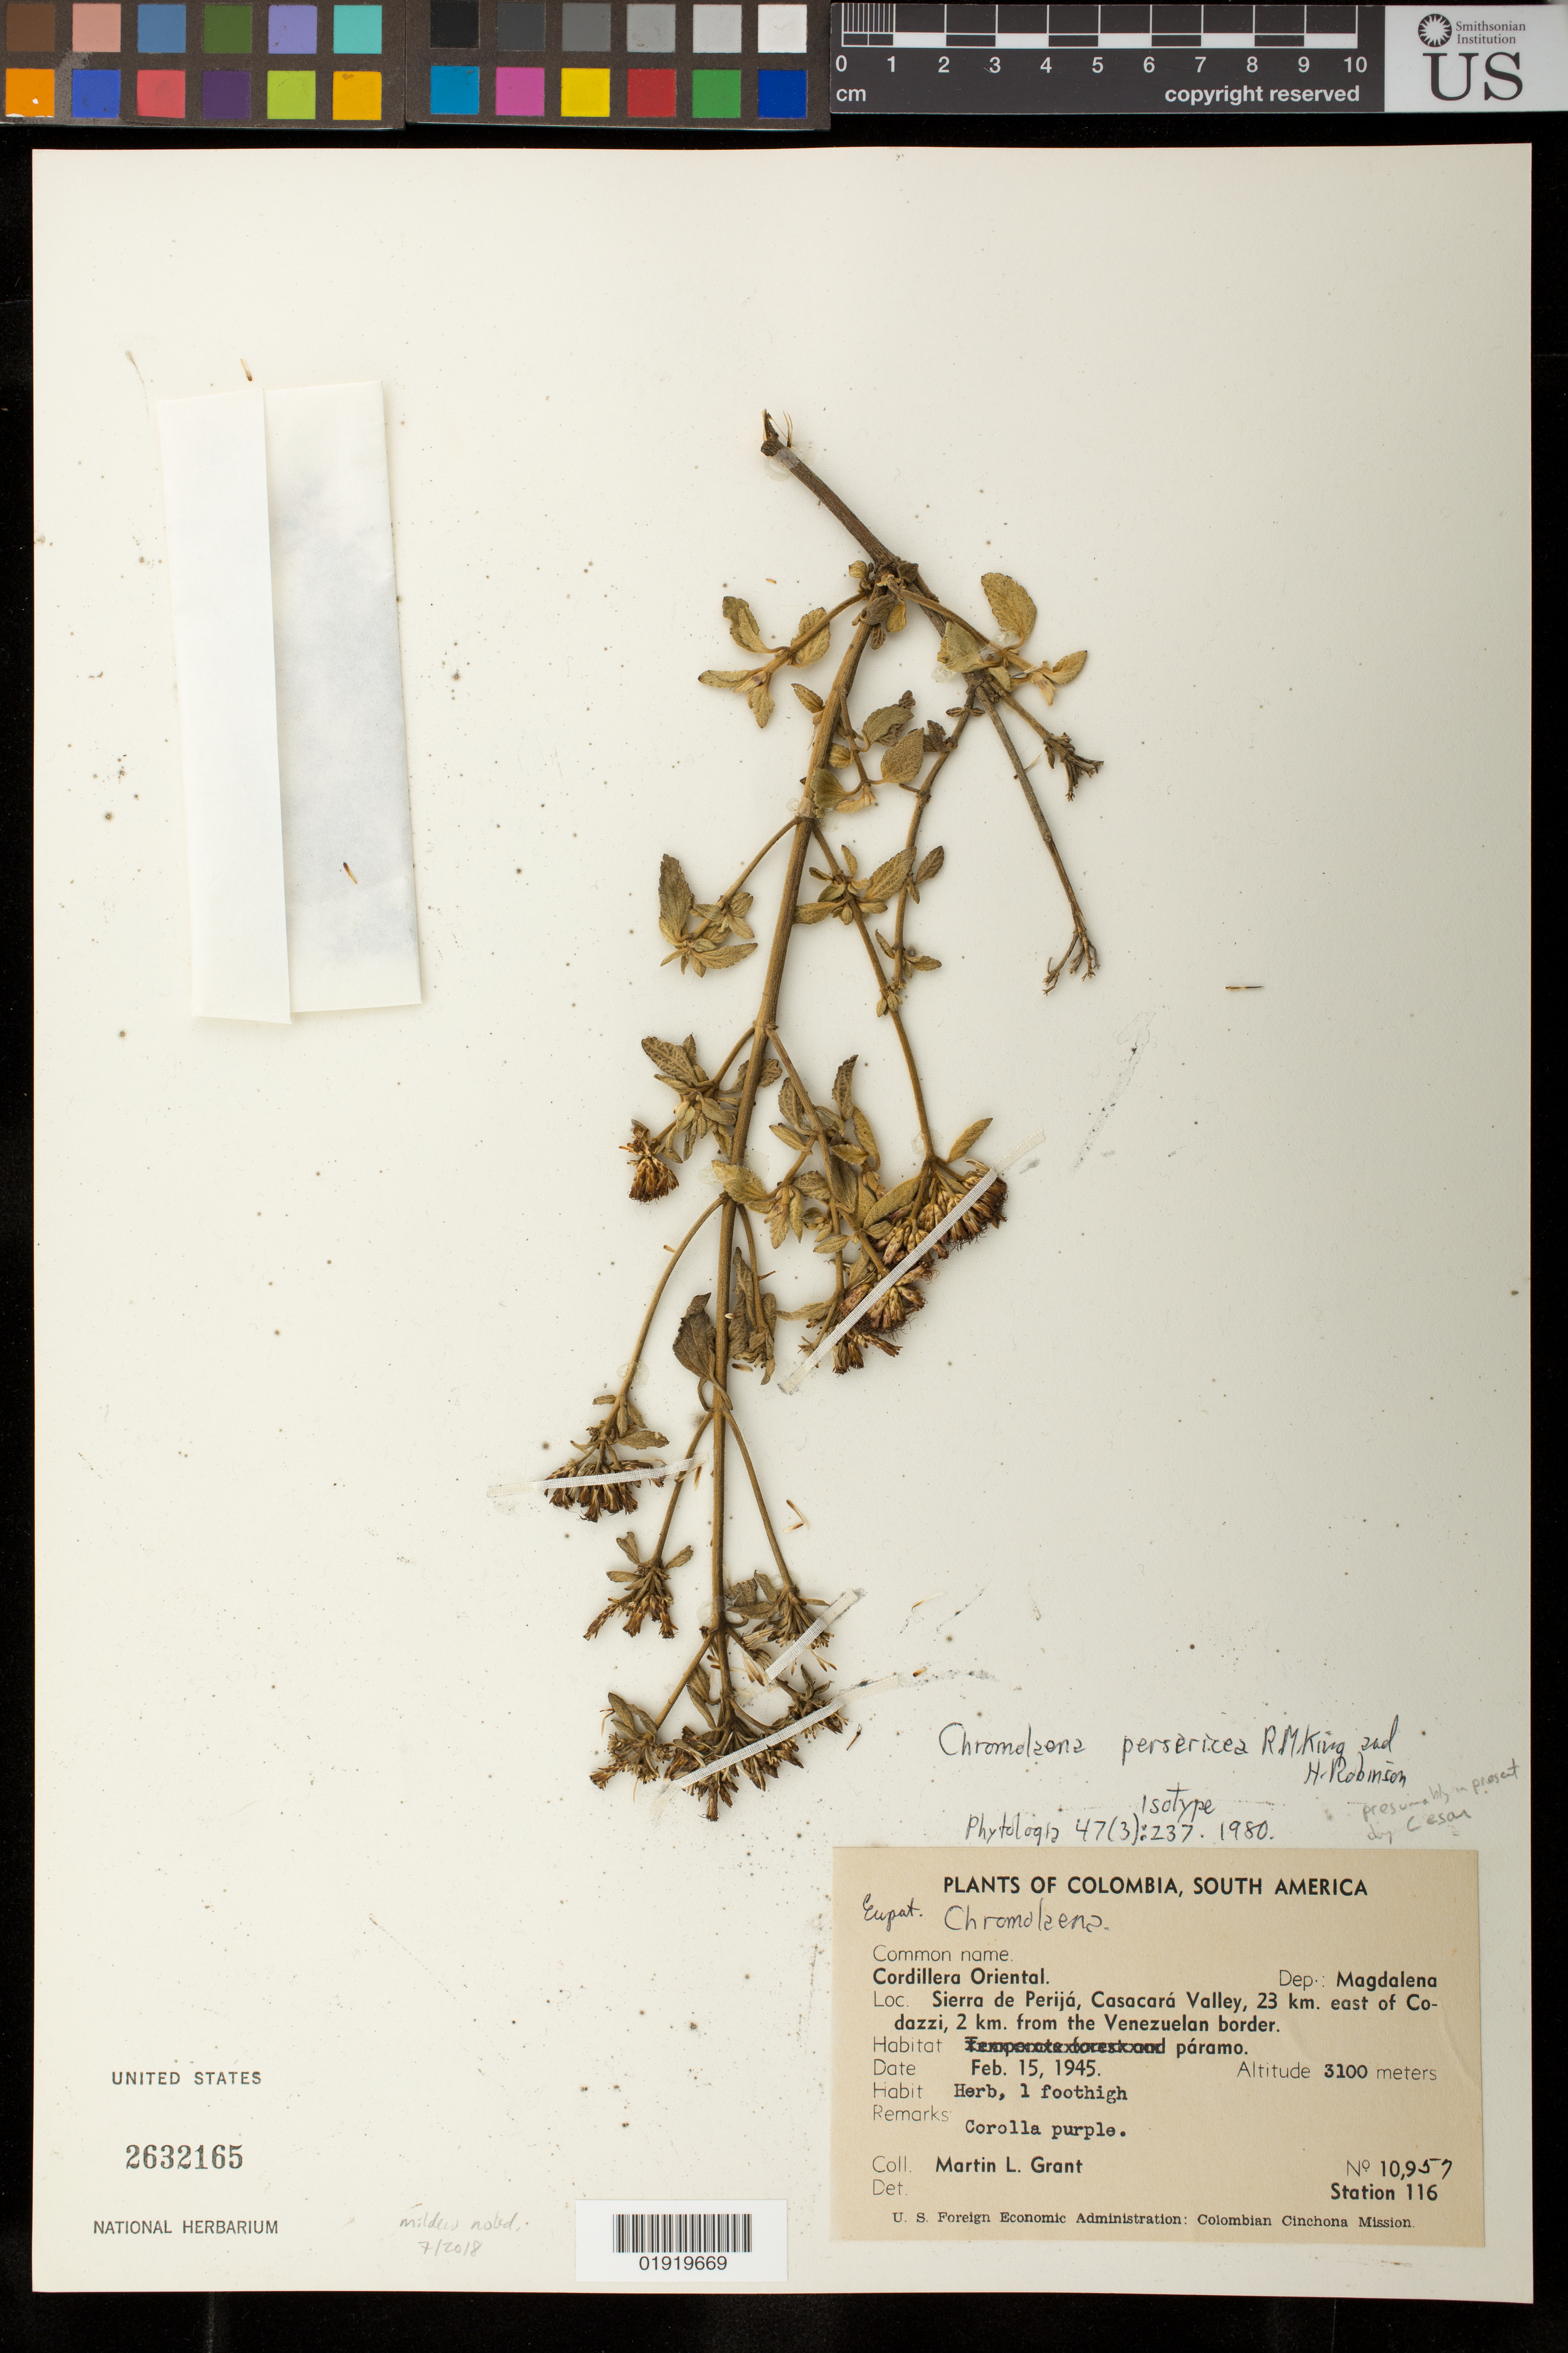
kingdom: Plantae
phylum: Tracheophyta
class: Magnoliopsida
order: Asterales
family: Asteraceae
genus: Chromolaena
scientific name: Chromolaena persericea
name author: R.M. King & H. Rob.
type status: Isotype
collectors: M. L. Grant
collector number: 10957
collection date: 1945-02-15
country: Colombia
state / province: Magdalena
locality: Cordillera Oriental. Sierra de Perijá, Casacará Valley, 23 km east of Codazzi, 2 km from the Venezuelan border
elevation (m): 3100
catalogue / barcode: US 2632165